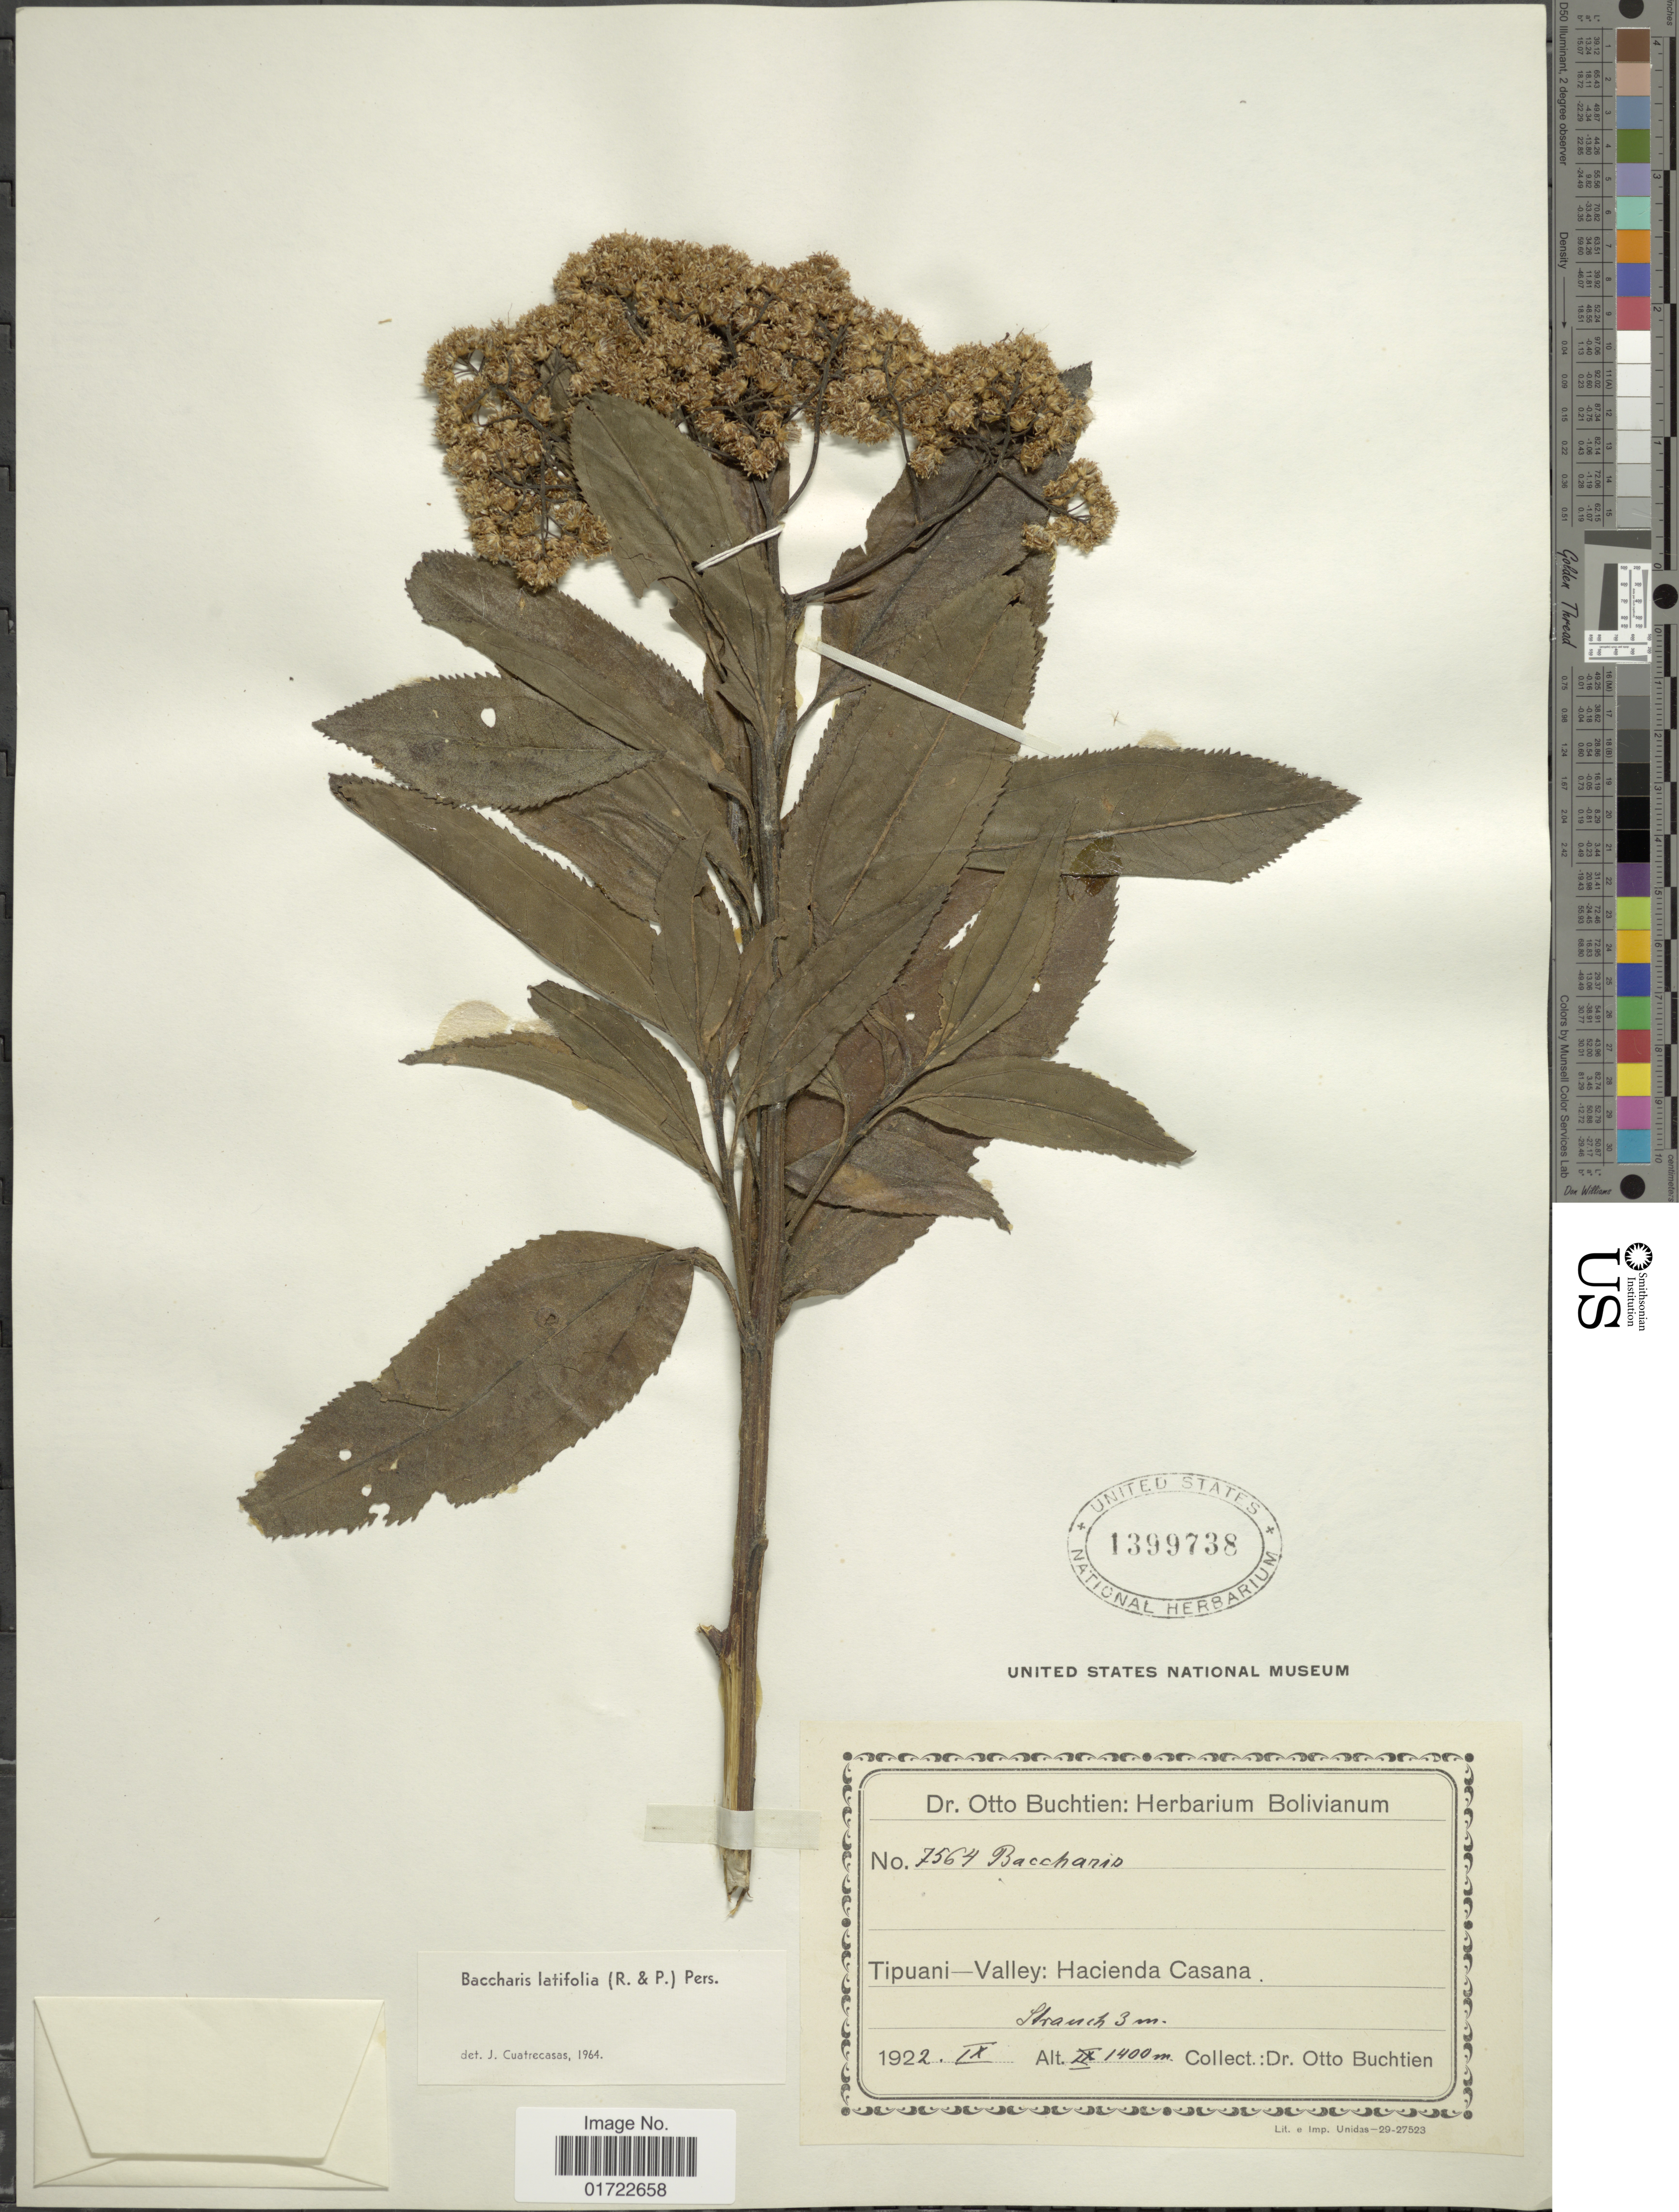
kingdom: Plantae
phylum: Tracheophyta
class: Magnoliopsida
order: Asterales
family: Asteraceae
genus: Baccharis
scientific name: Baccharis latifolia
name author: (Ruiz & Pav.) Pers.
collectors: O. Buchtien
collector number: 7564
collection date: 1922-09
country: Bolivia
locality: Tipuani-Valley: Hacienda Casana.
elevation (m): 1400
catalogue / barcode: US 1399738